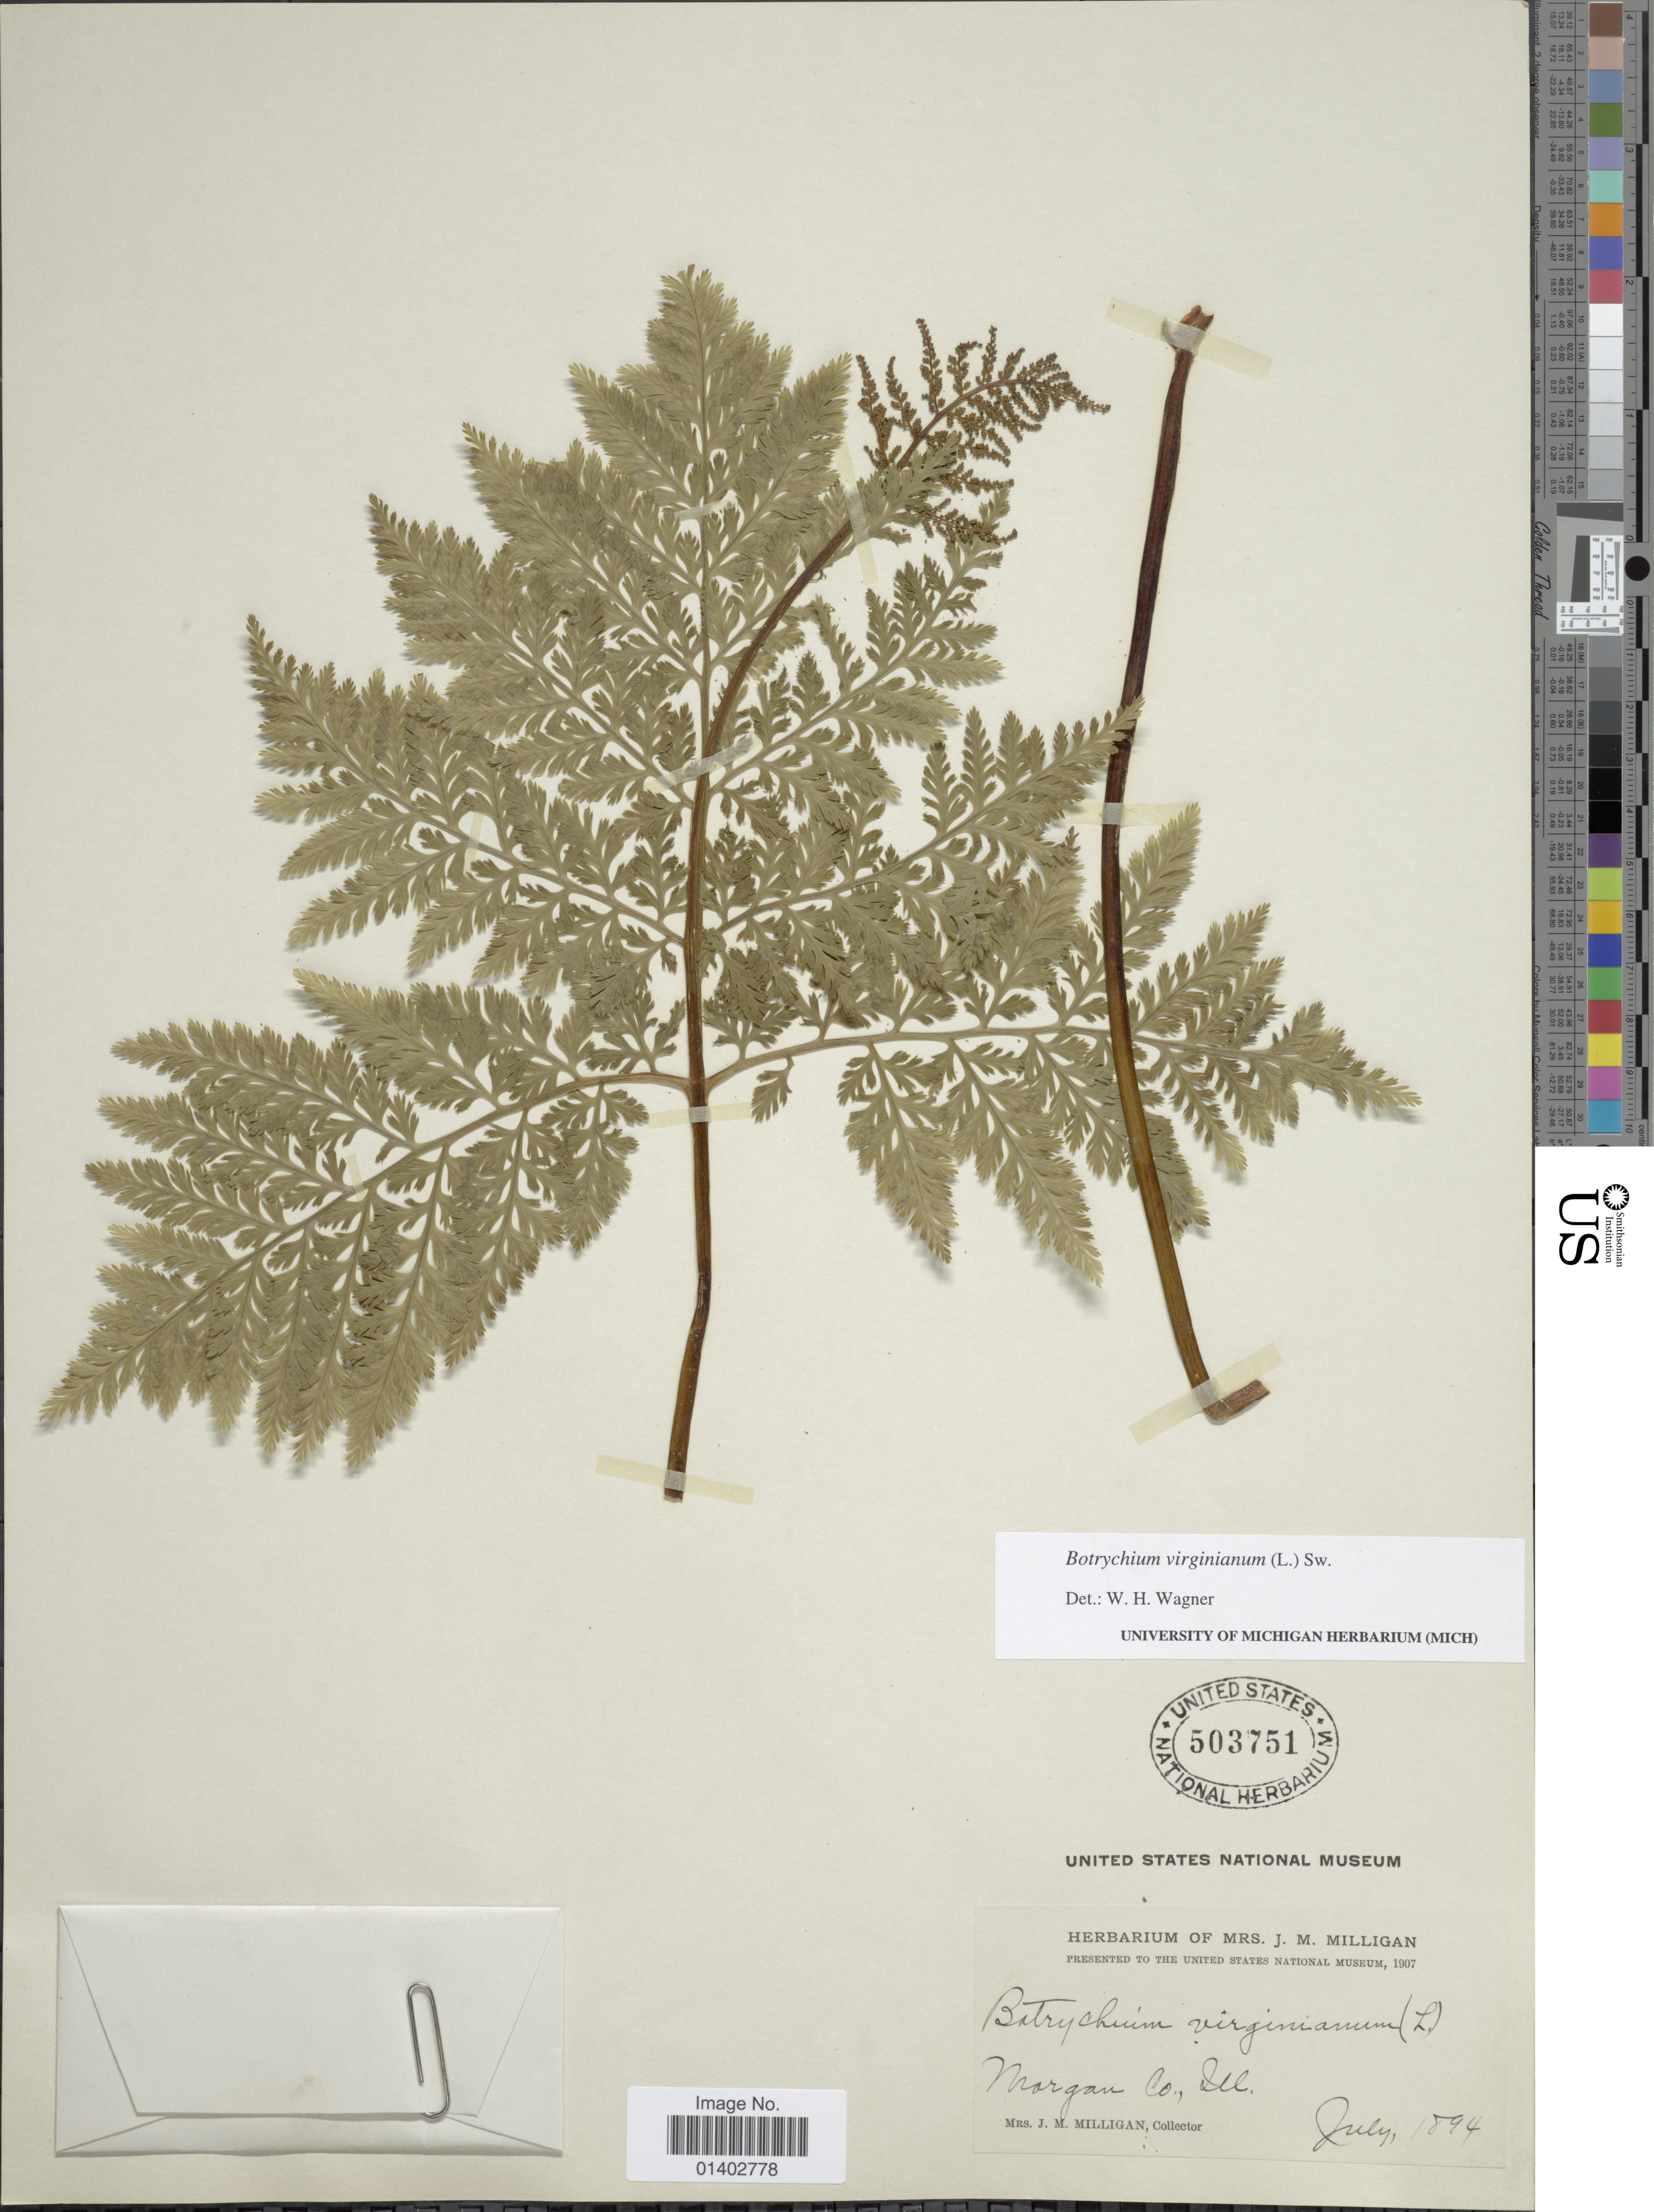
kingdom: Plantae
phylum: Tracheophyta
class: Polypodiopsida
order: Ophioglossales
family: Ophioglossaceae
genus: Botrychium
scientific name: Botrychium virginianum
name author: (L.) Sw.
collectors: J. M. Milligan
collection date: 1894-07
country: United States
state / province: Illinois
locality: Morgan Co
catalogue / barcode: US 503751